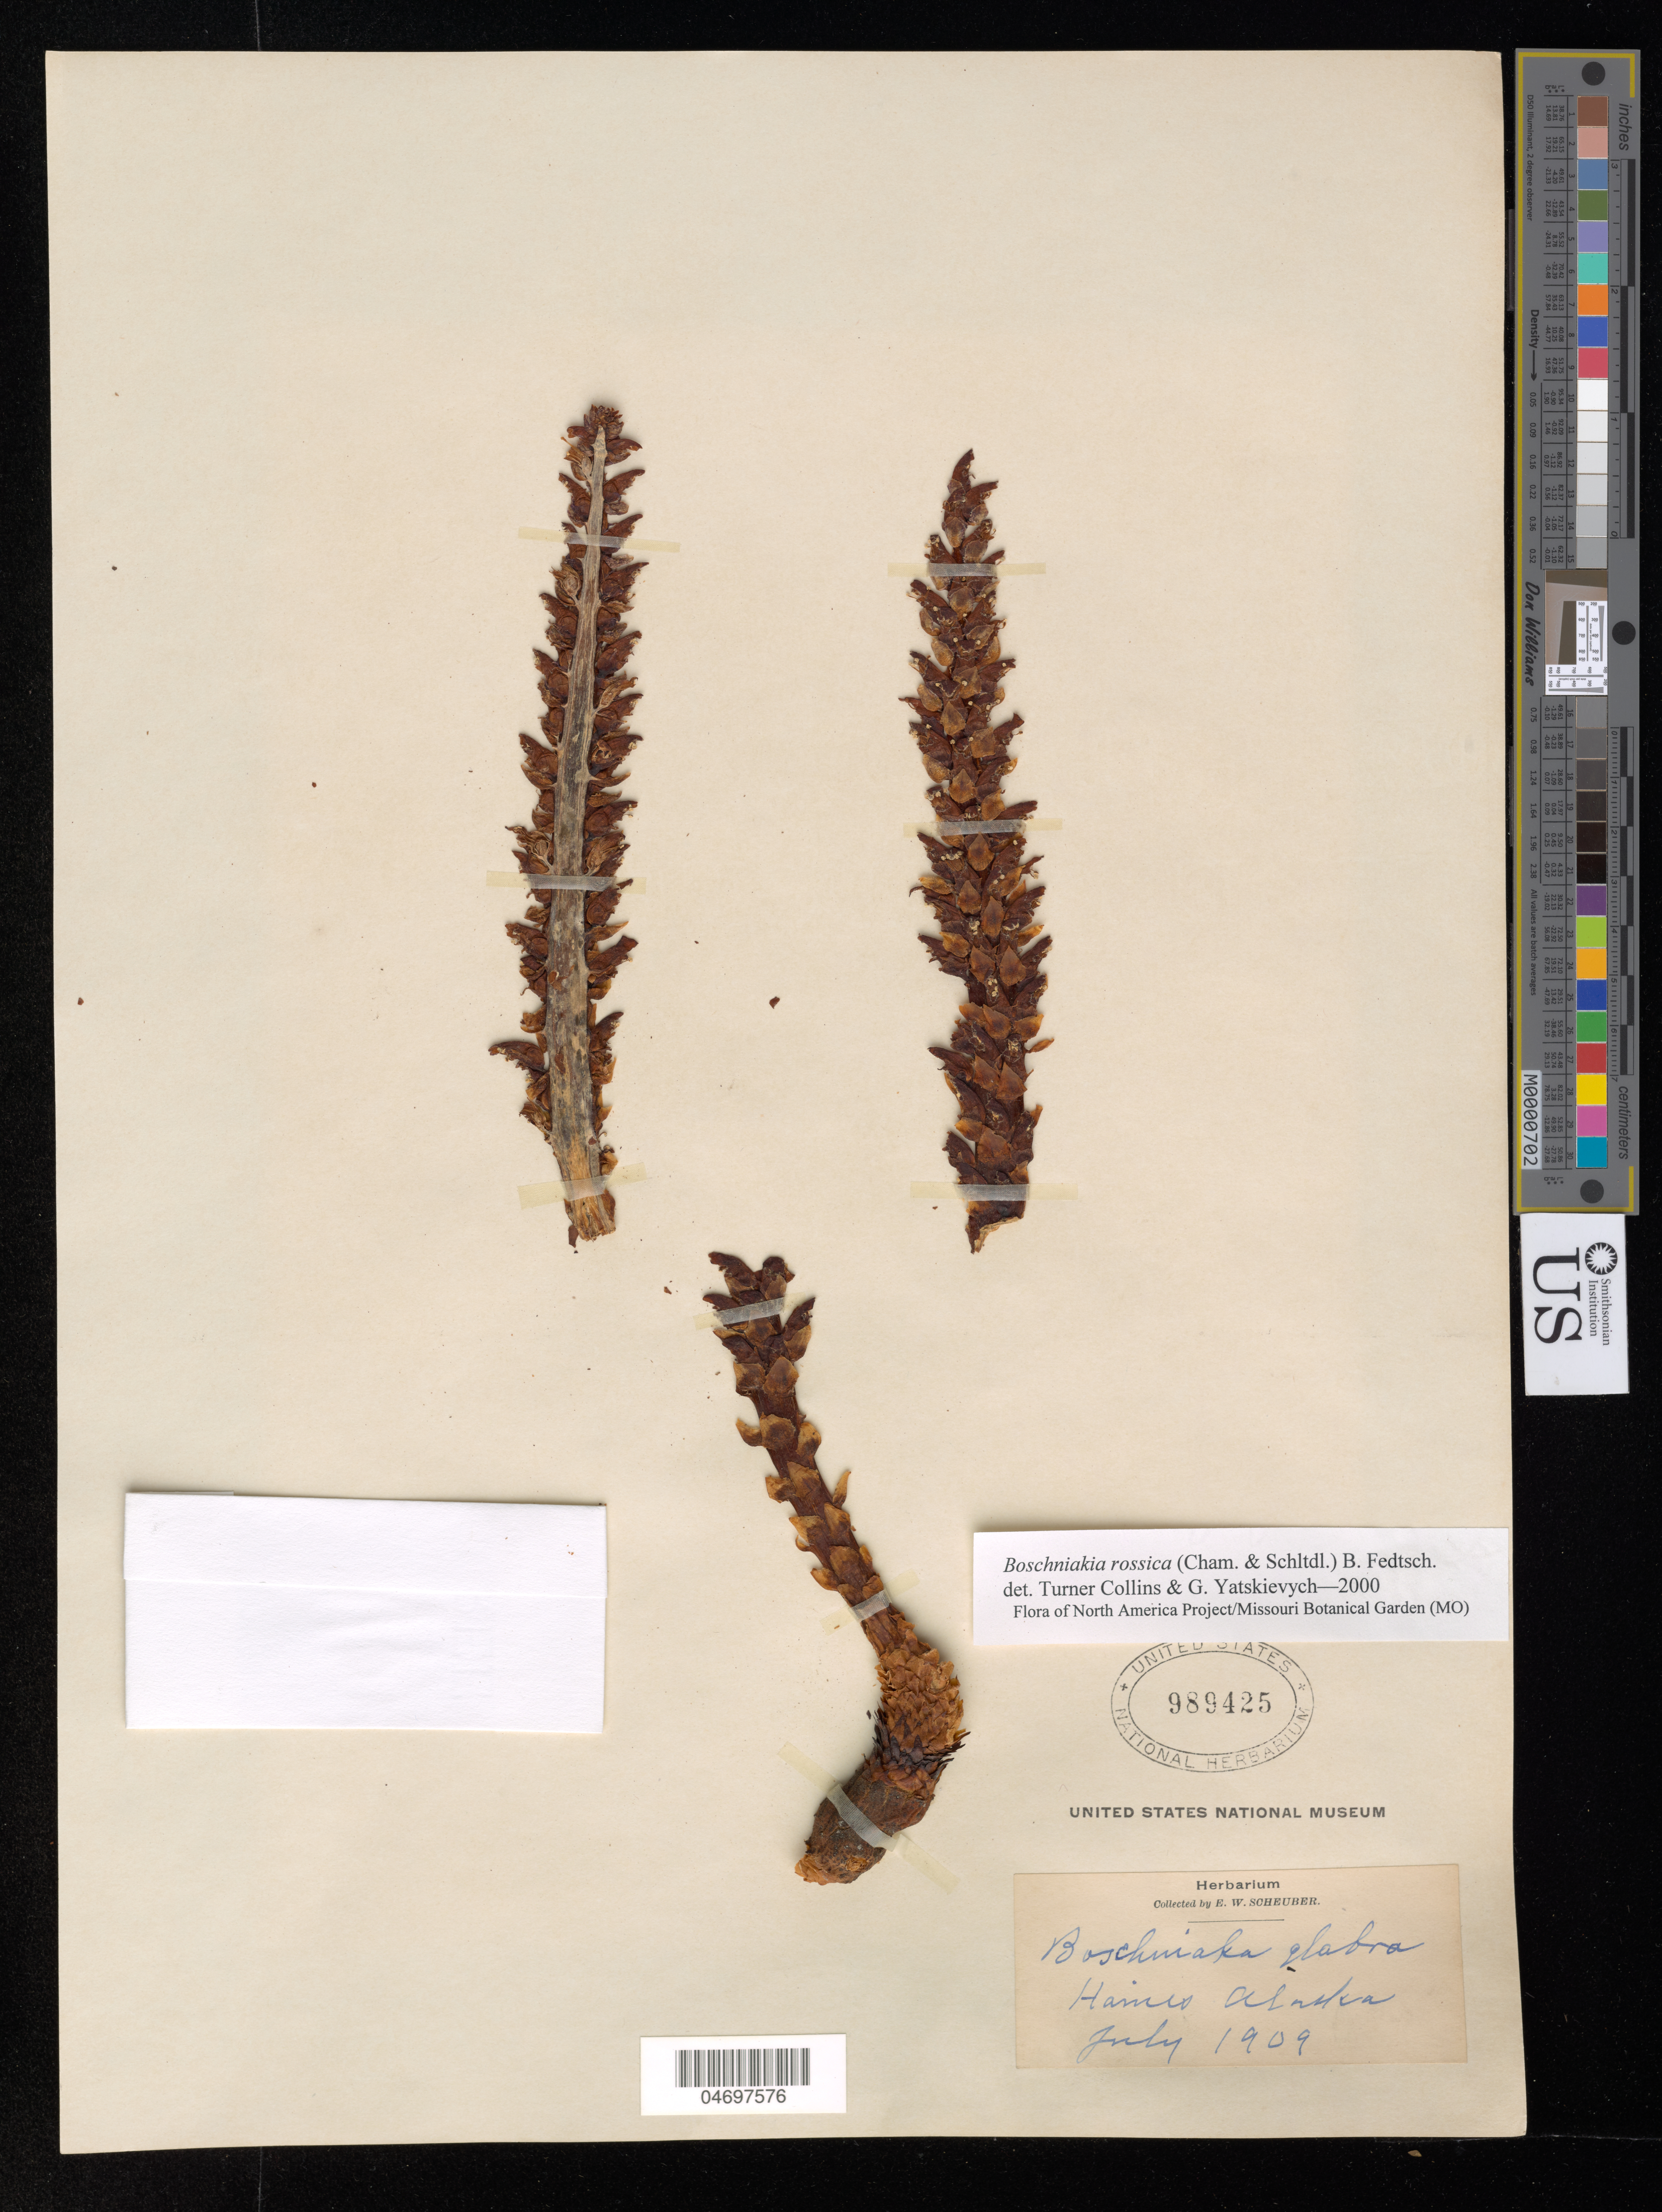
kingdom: Plantae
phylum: Tracheophyta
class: Magnoliopsida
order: Lamiales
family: Orobanchaceae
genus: Boschniakia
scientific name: Boschniakia rossica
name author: (Cham. & Schltdl.) B. Fedtsch.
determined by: Collins, L. T.; Yatskievych, G. A.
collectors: E. Scheuber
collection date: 1909-07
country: United States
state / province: Alaska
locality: Haines.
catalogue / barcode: US 989425